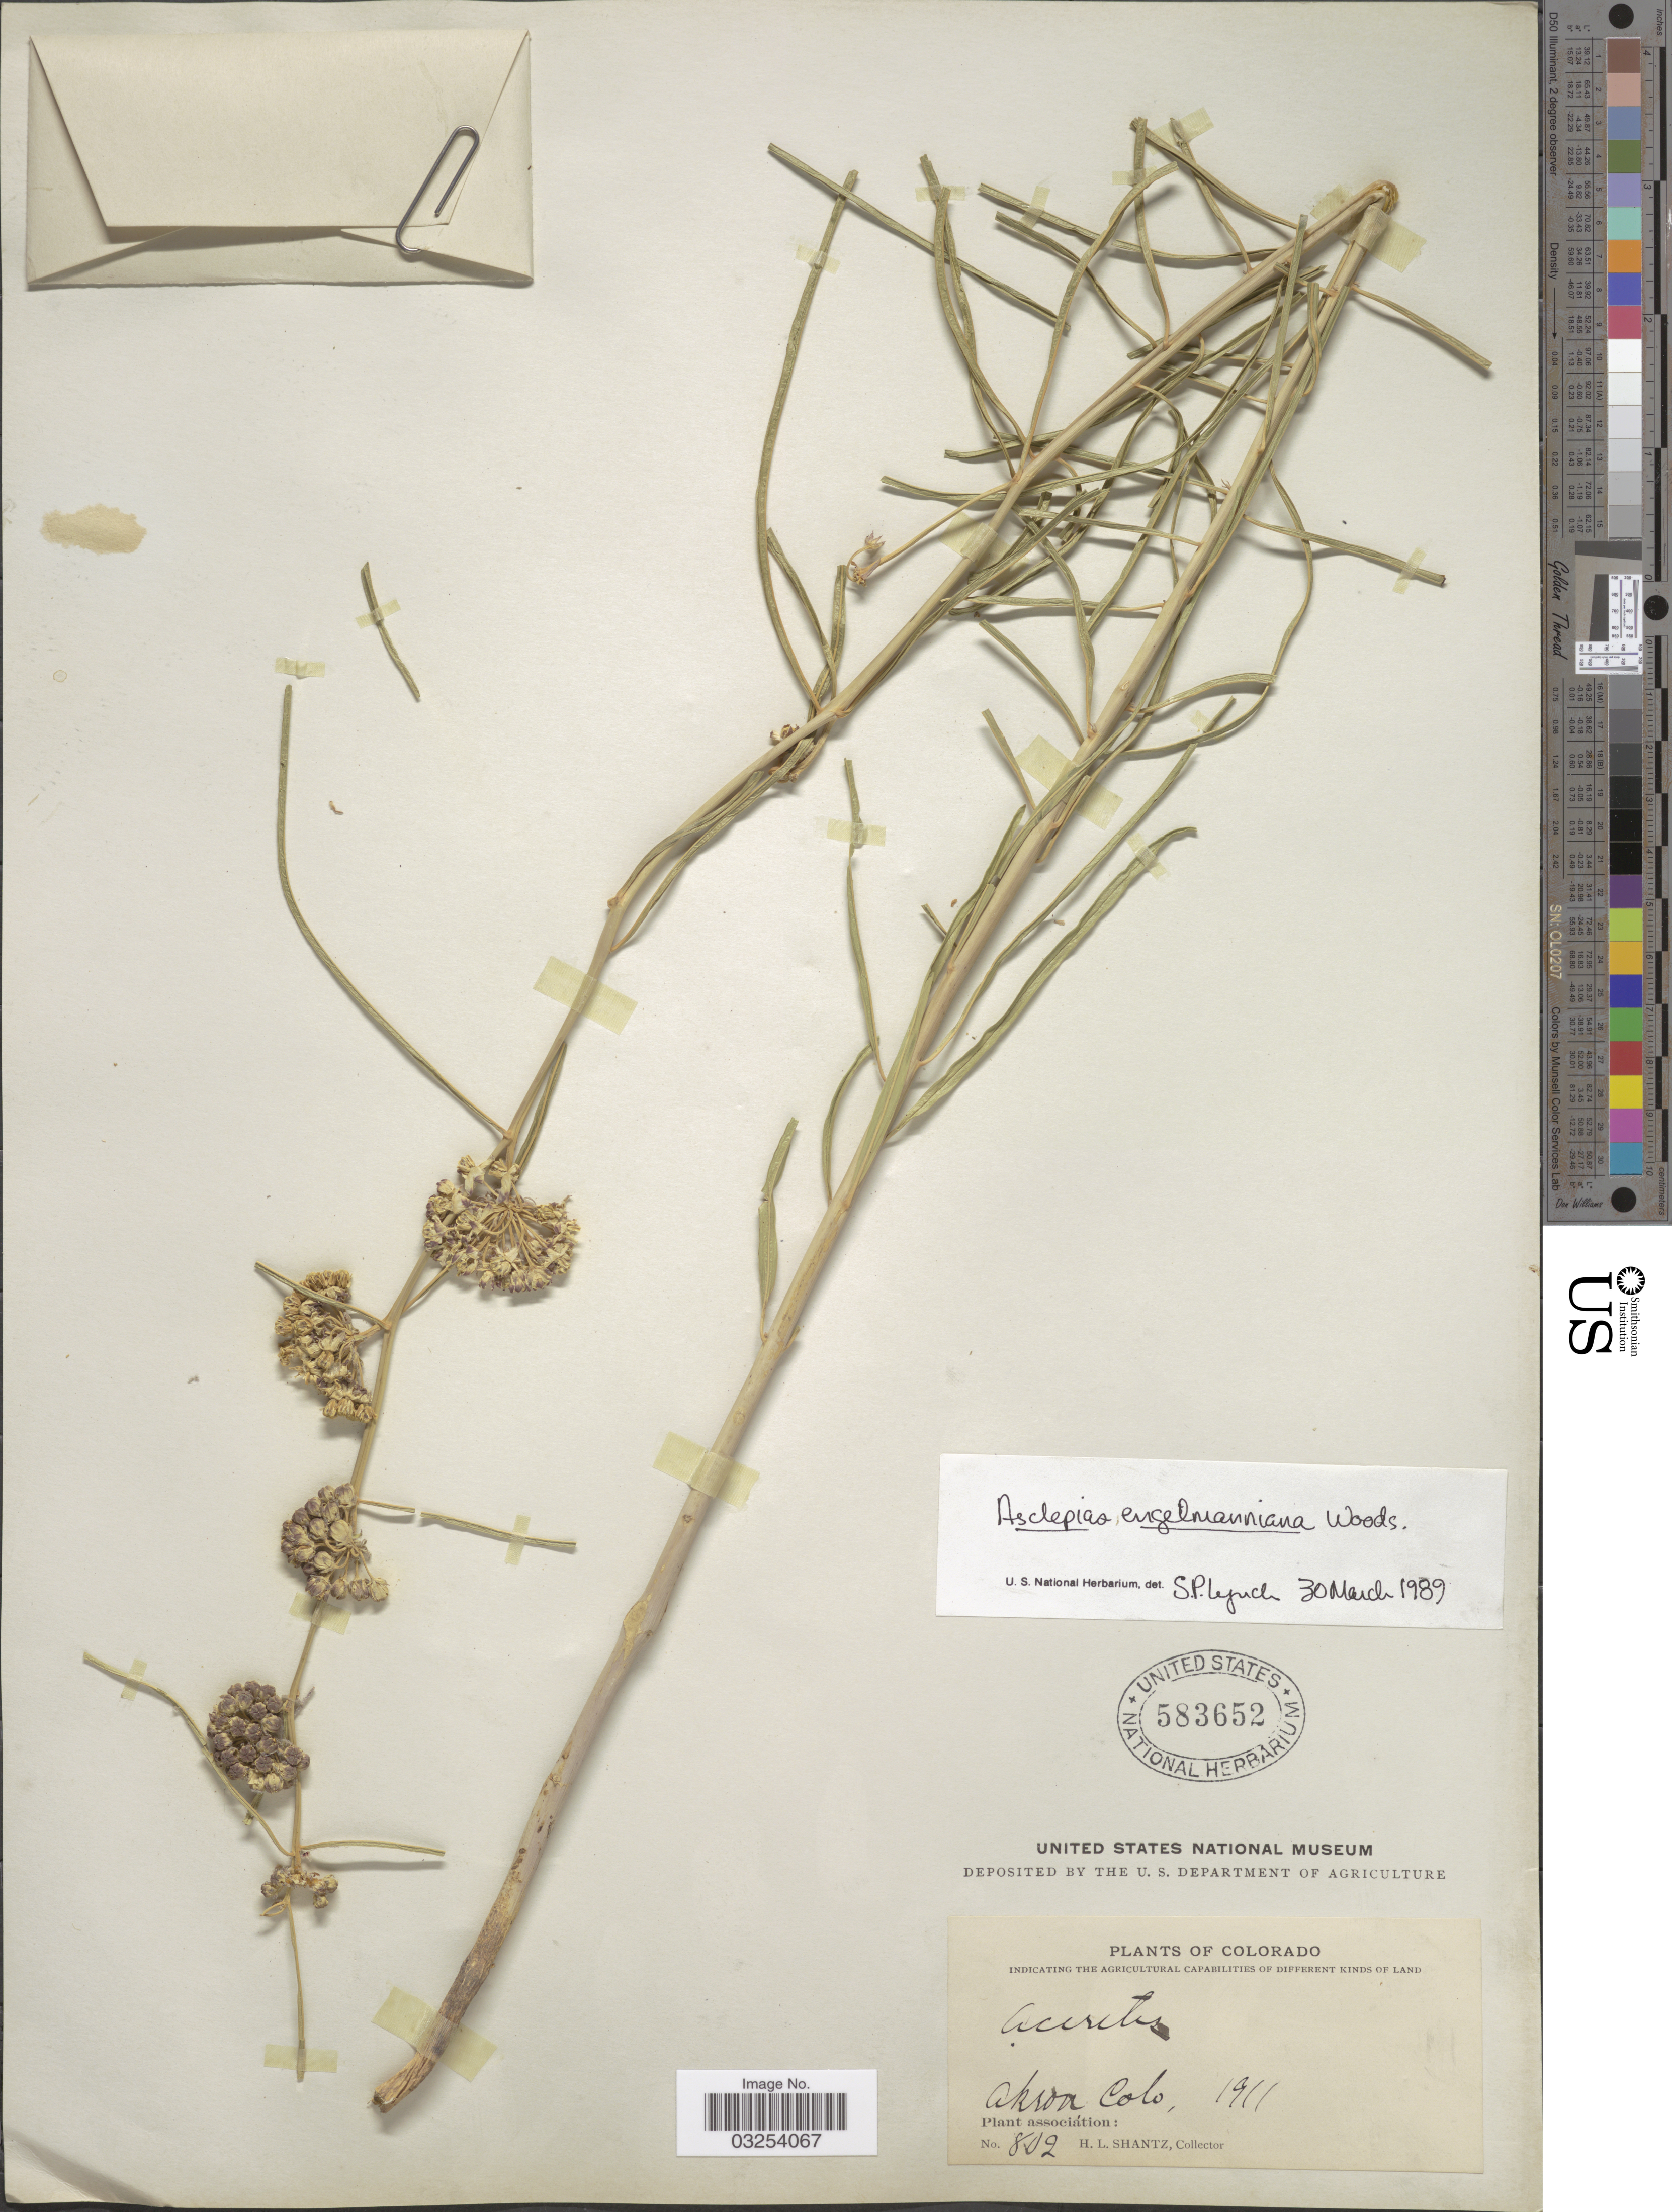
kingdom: Plantae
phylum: Tracheophyta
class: Magnoliopsida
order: Gentianales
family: Apocynaceae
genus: Asclepias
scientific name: Asclepias engelmanniana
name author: Woodson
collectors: H. Shantz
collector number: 802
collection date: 1911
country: United States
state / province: Colorado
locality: Akron.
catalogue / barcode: US 583652